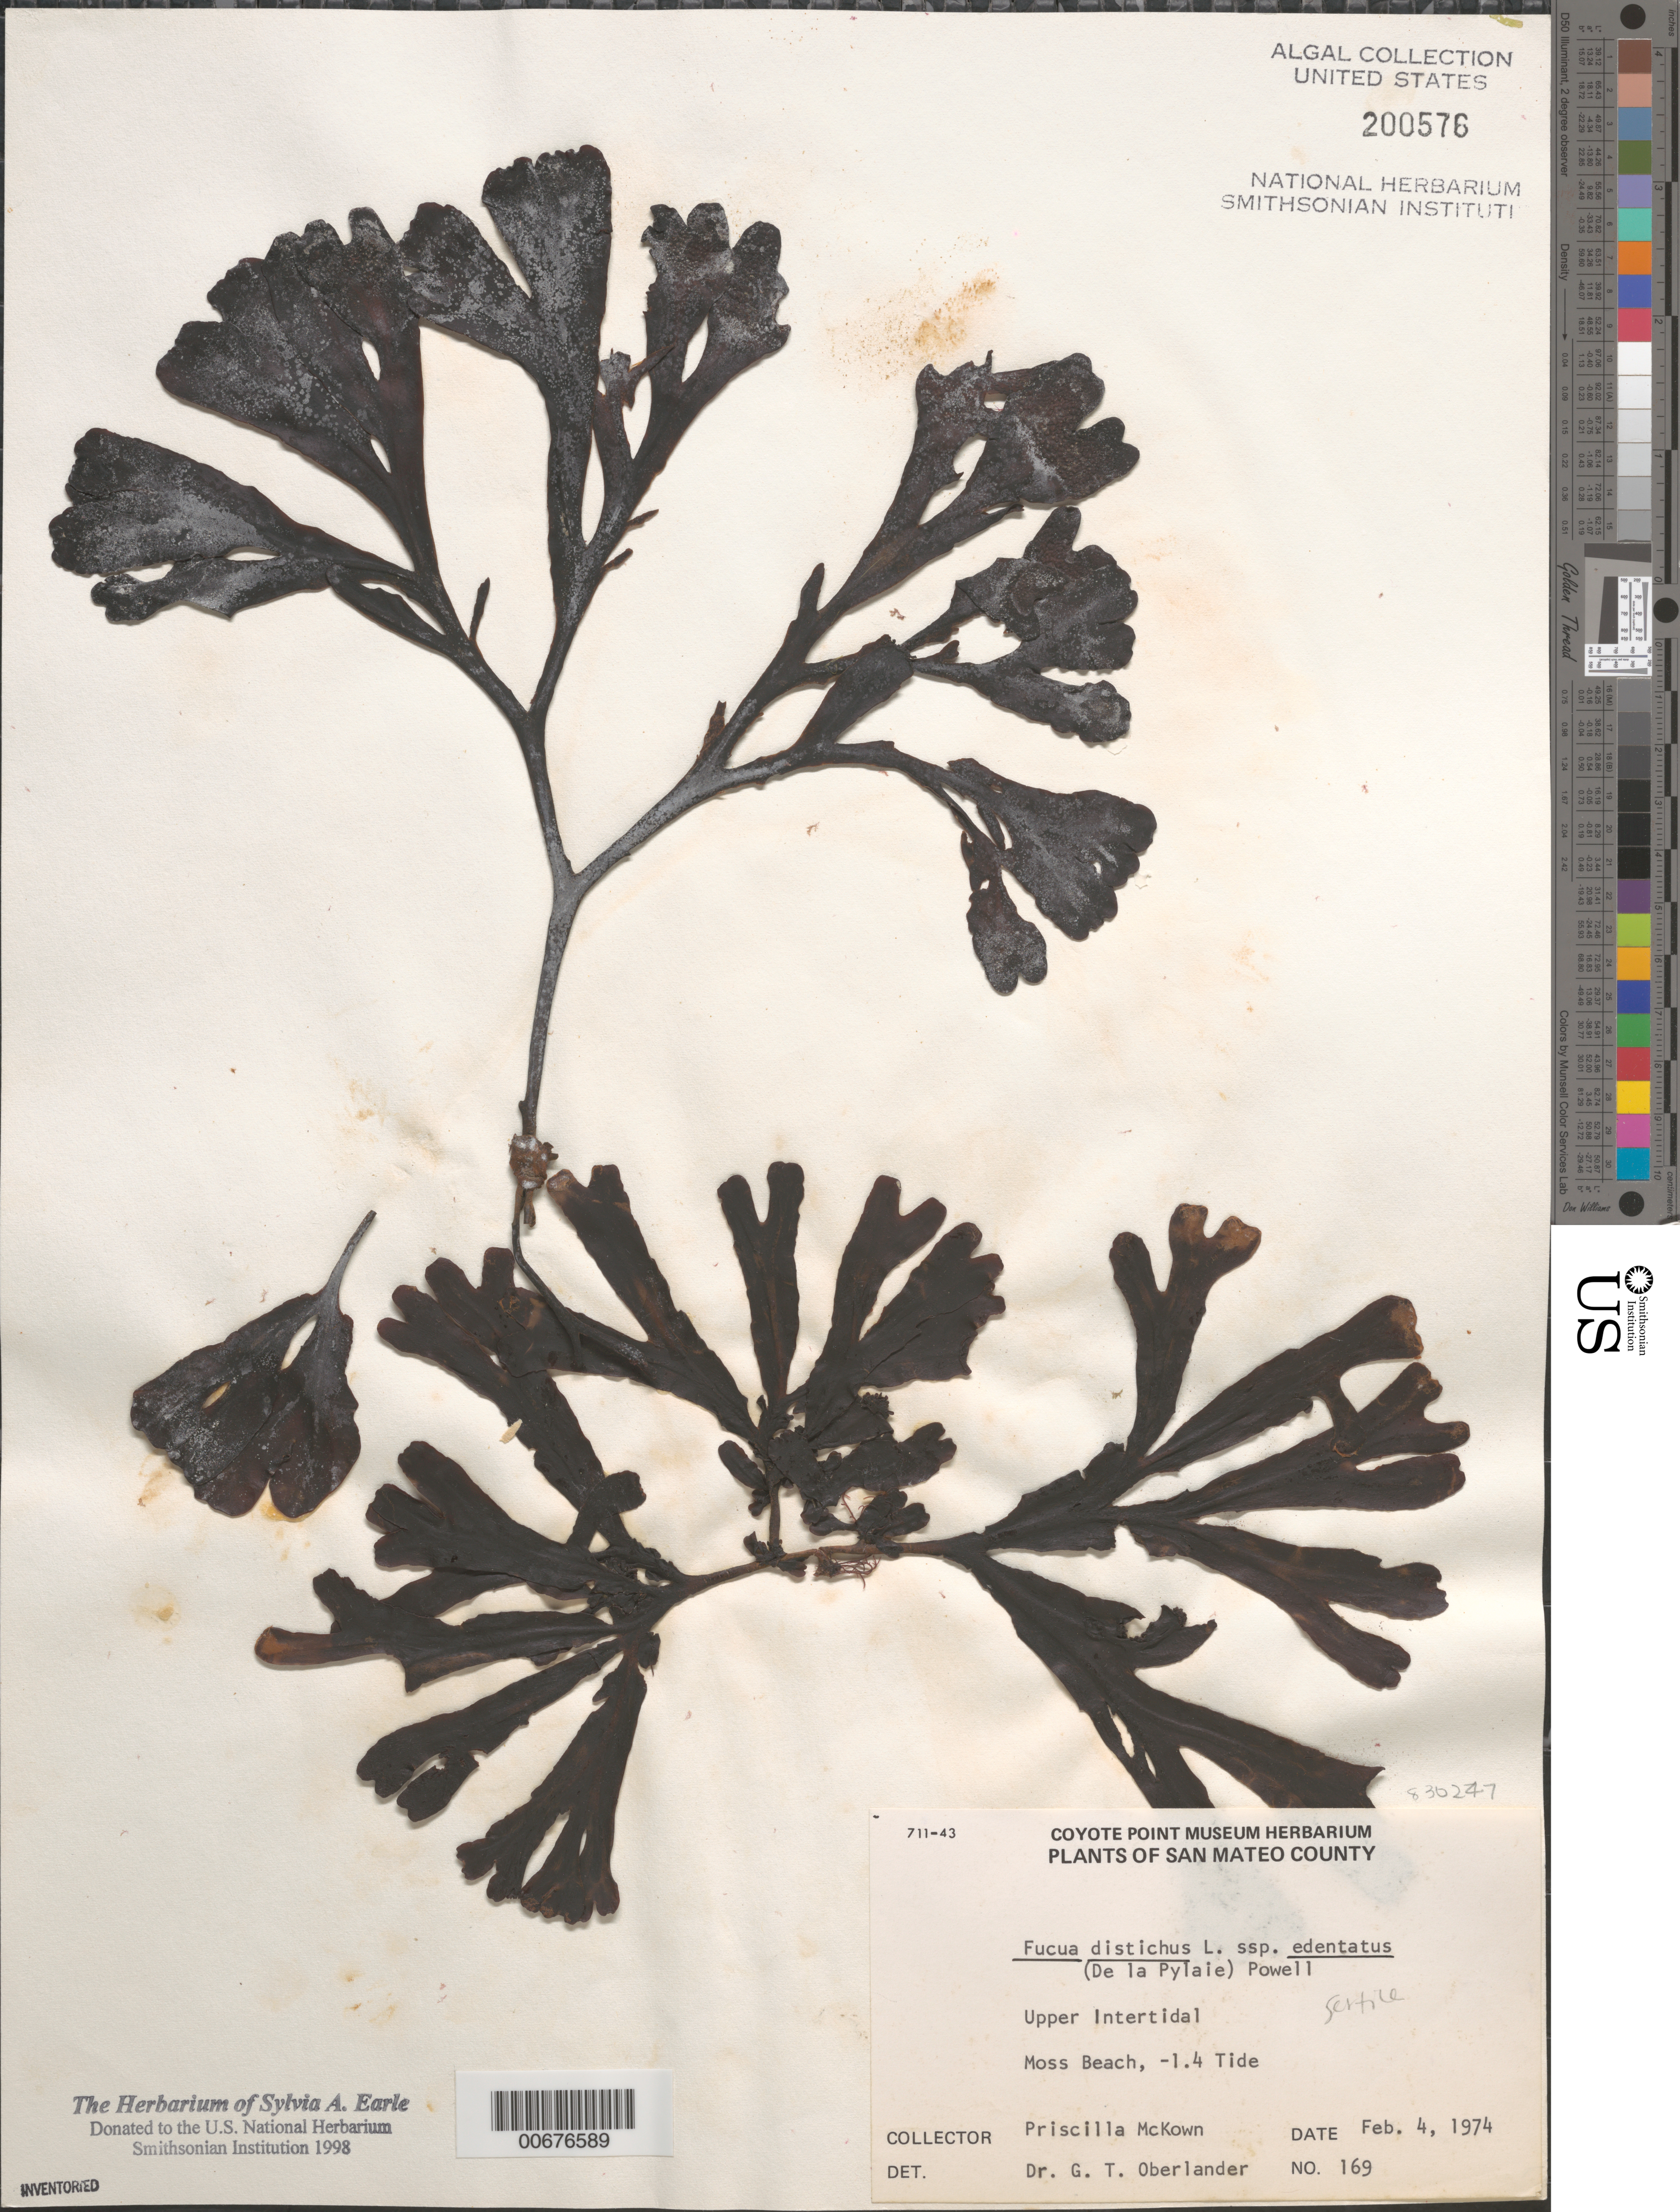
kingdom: Chromista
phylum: Ochrophyta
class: Phaeophyceae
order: Fucales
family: Fucaceae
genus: Fucus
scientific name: Fucus distichus subsp. edentatus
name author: (Bach. Pyl.) H.T. Powell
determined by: Oberlander, G. T.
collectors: P. McKown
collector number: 169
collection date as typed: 04 Feb 1974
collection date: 1974-02-04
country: United States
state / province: California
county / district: San Mateo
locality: Moss Beach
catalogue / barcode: US 200576